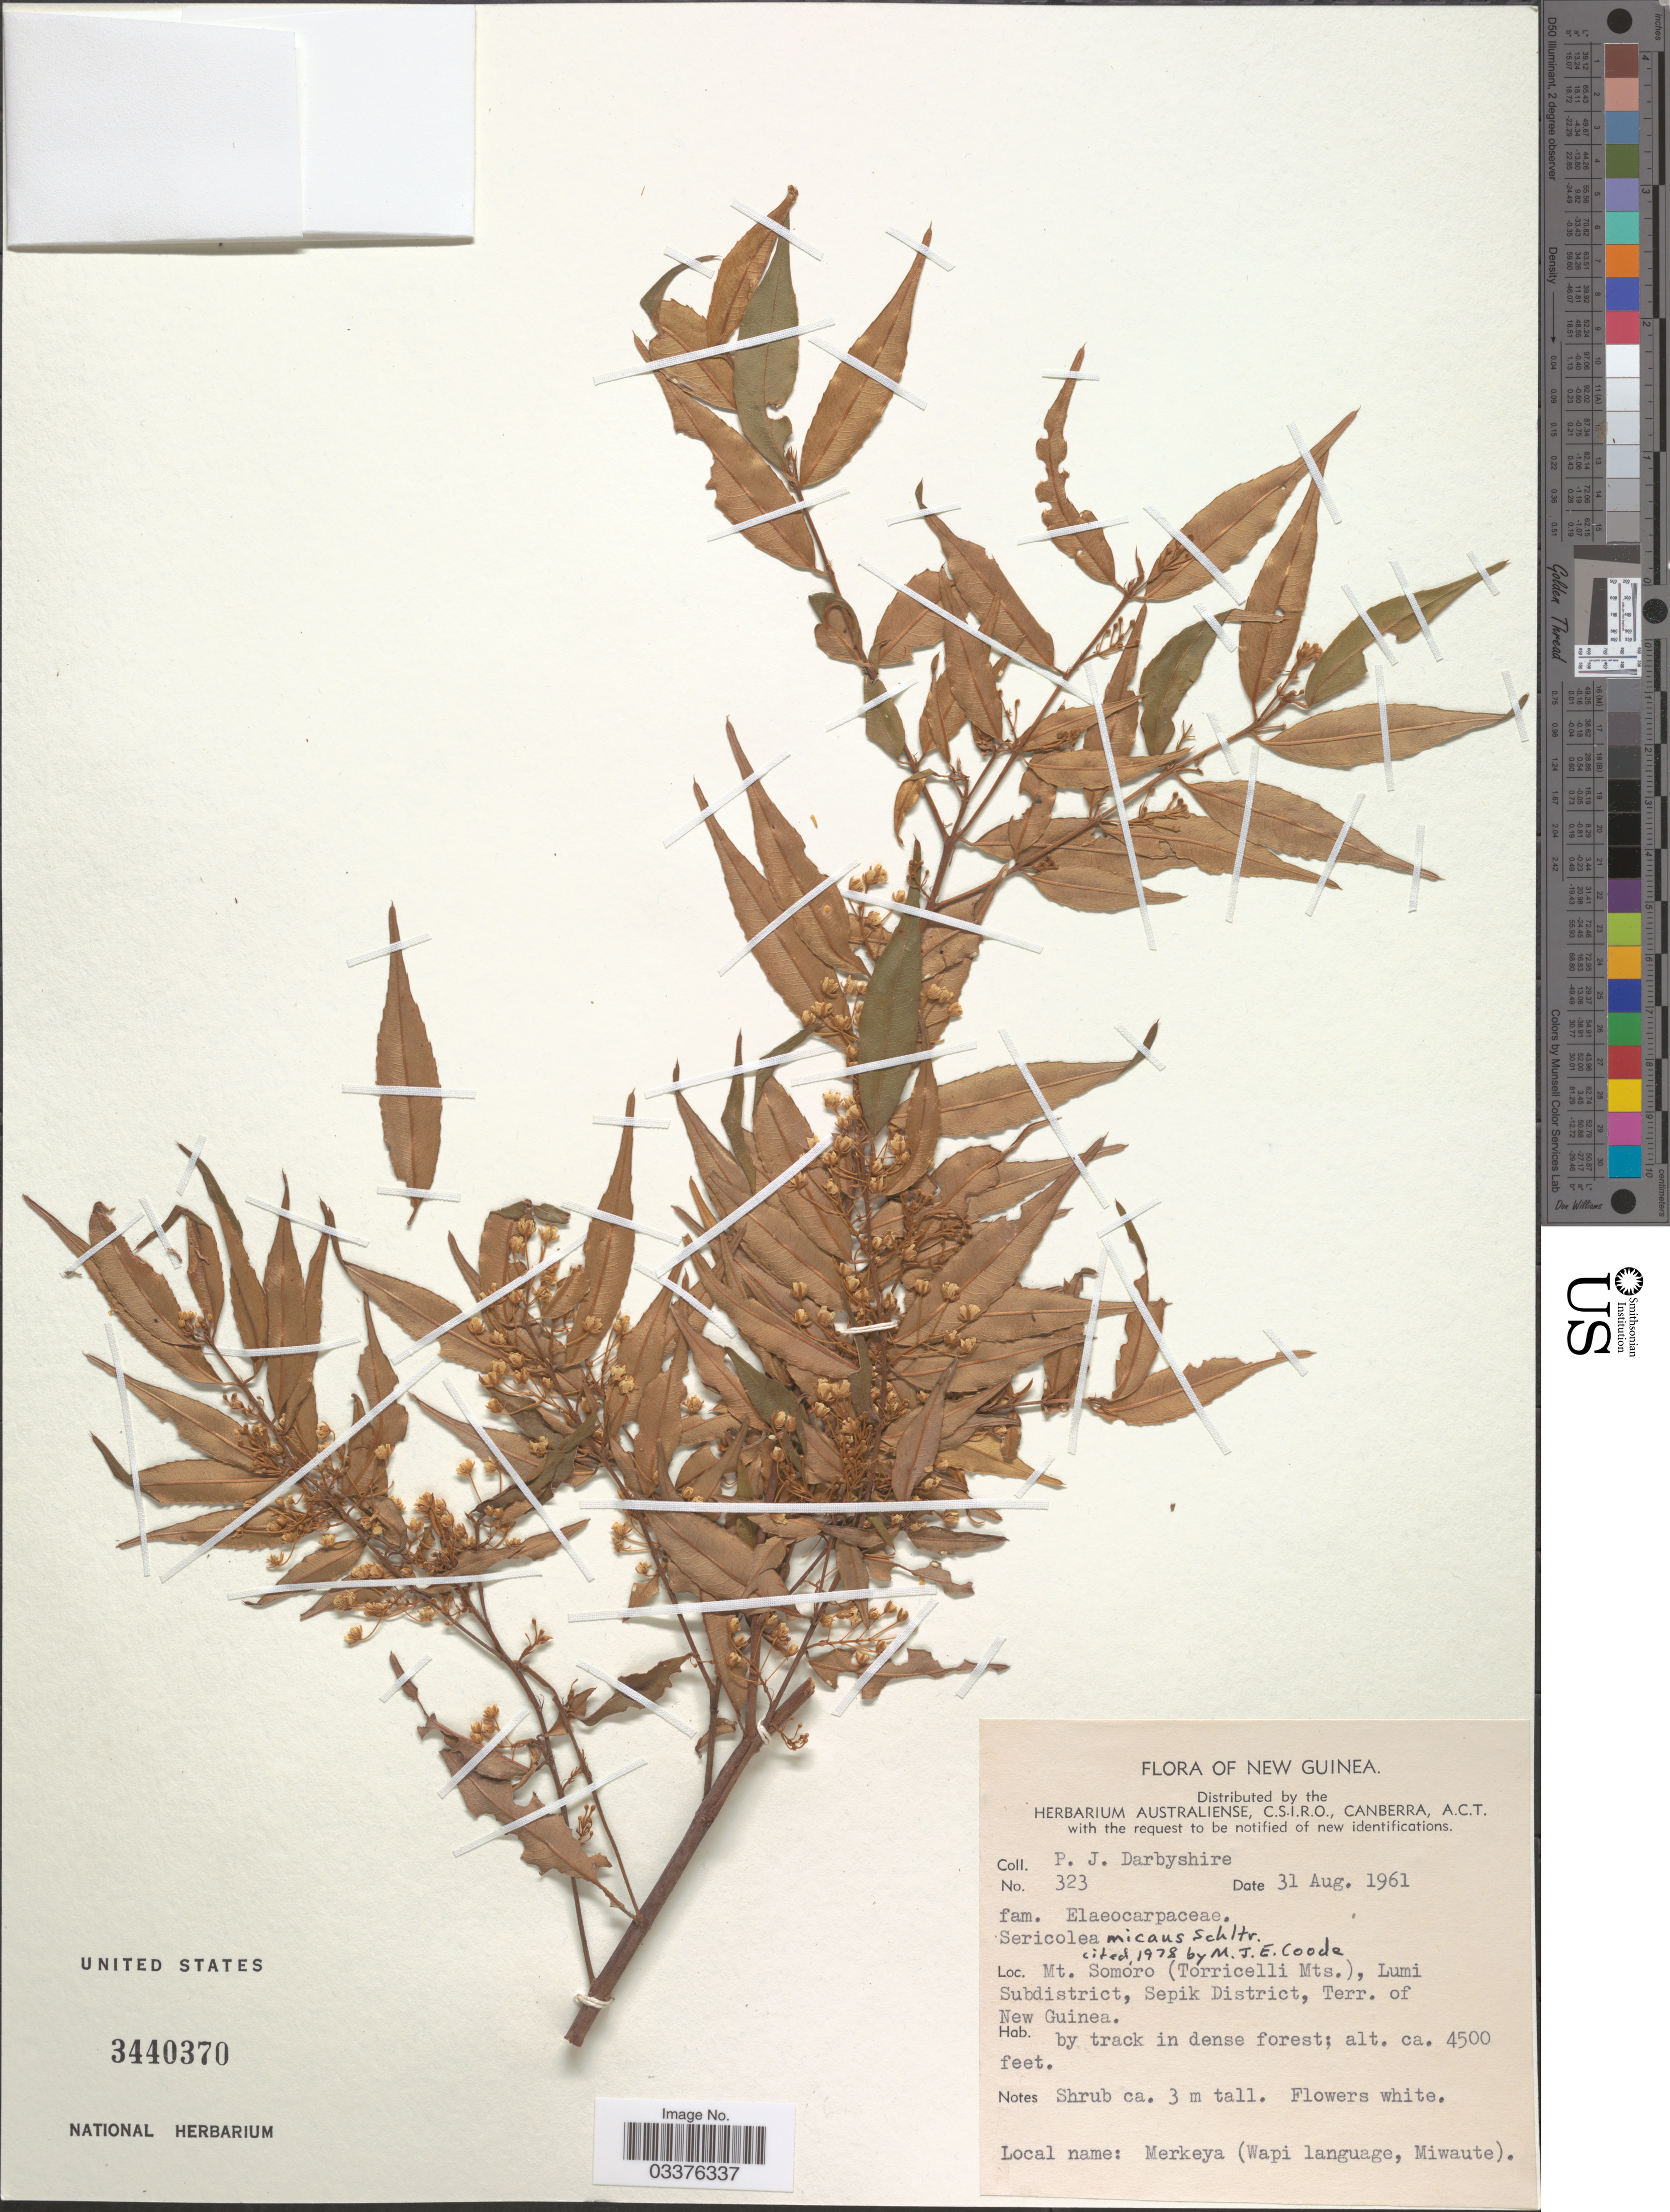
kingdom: Plantae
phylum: Tracheophyta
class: Magnoliopsida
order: Oxalidales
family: Elaeocarpaceae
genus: Sericolea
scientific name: Sericolea micans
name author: Schltr.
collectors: P. Darbyshire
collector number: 323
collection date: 1961-08-31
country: Papua New Guinea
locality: New Guinea. Mt. Somoro (Torricelli Mts.), Lumi Subdistrict, Sepik District, Terr. of New Guinea.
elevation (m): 1372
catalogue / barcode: US 3440370